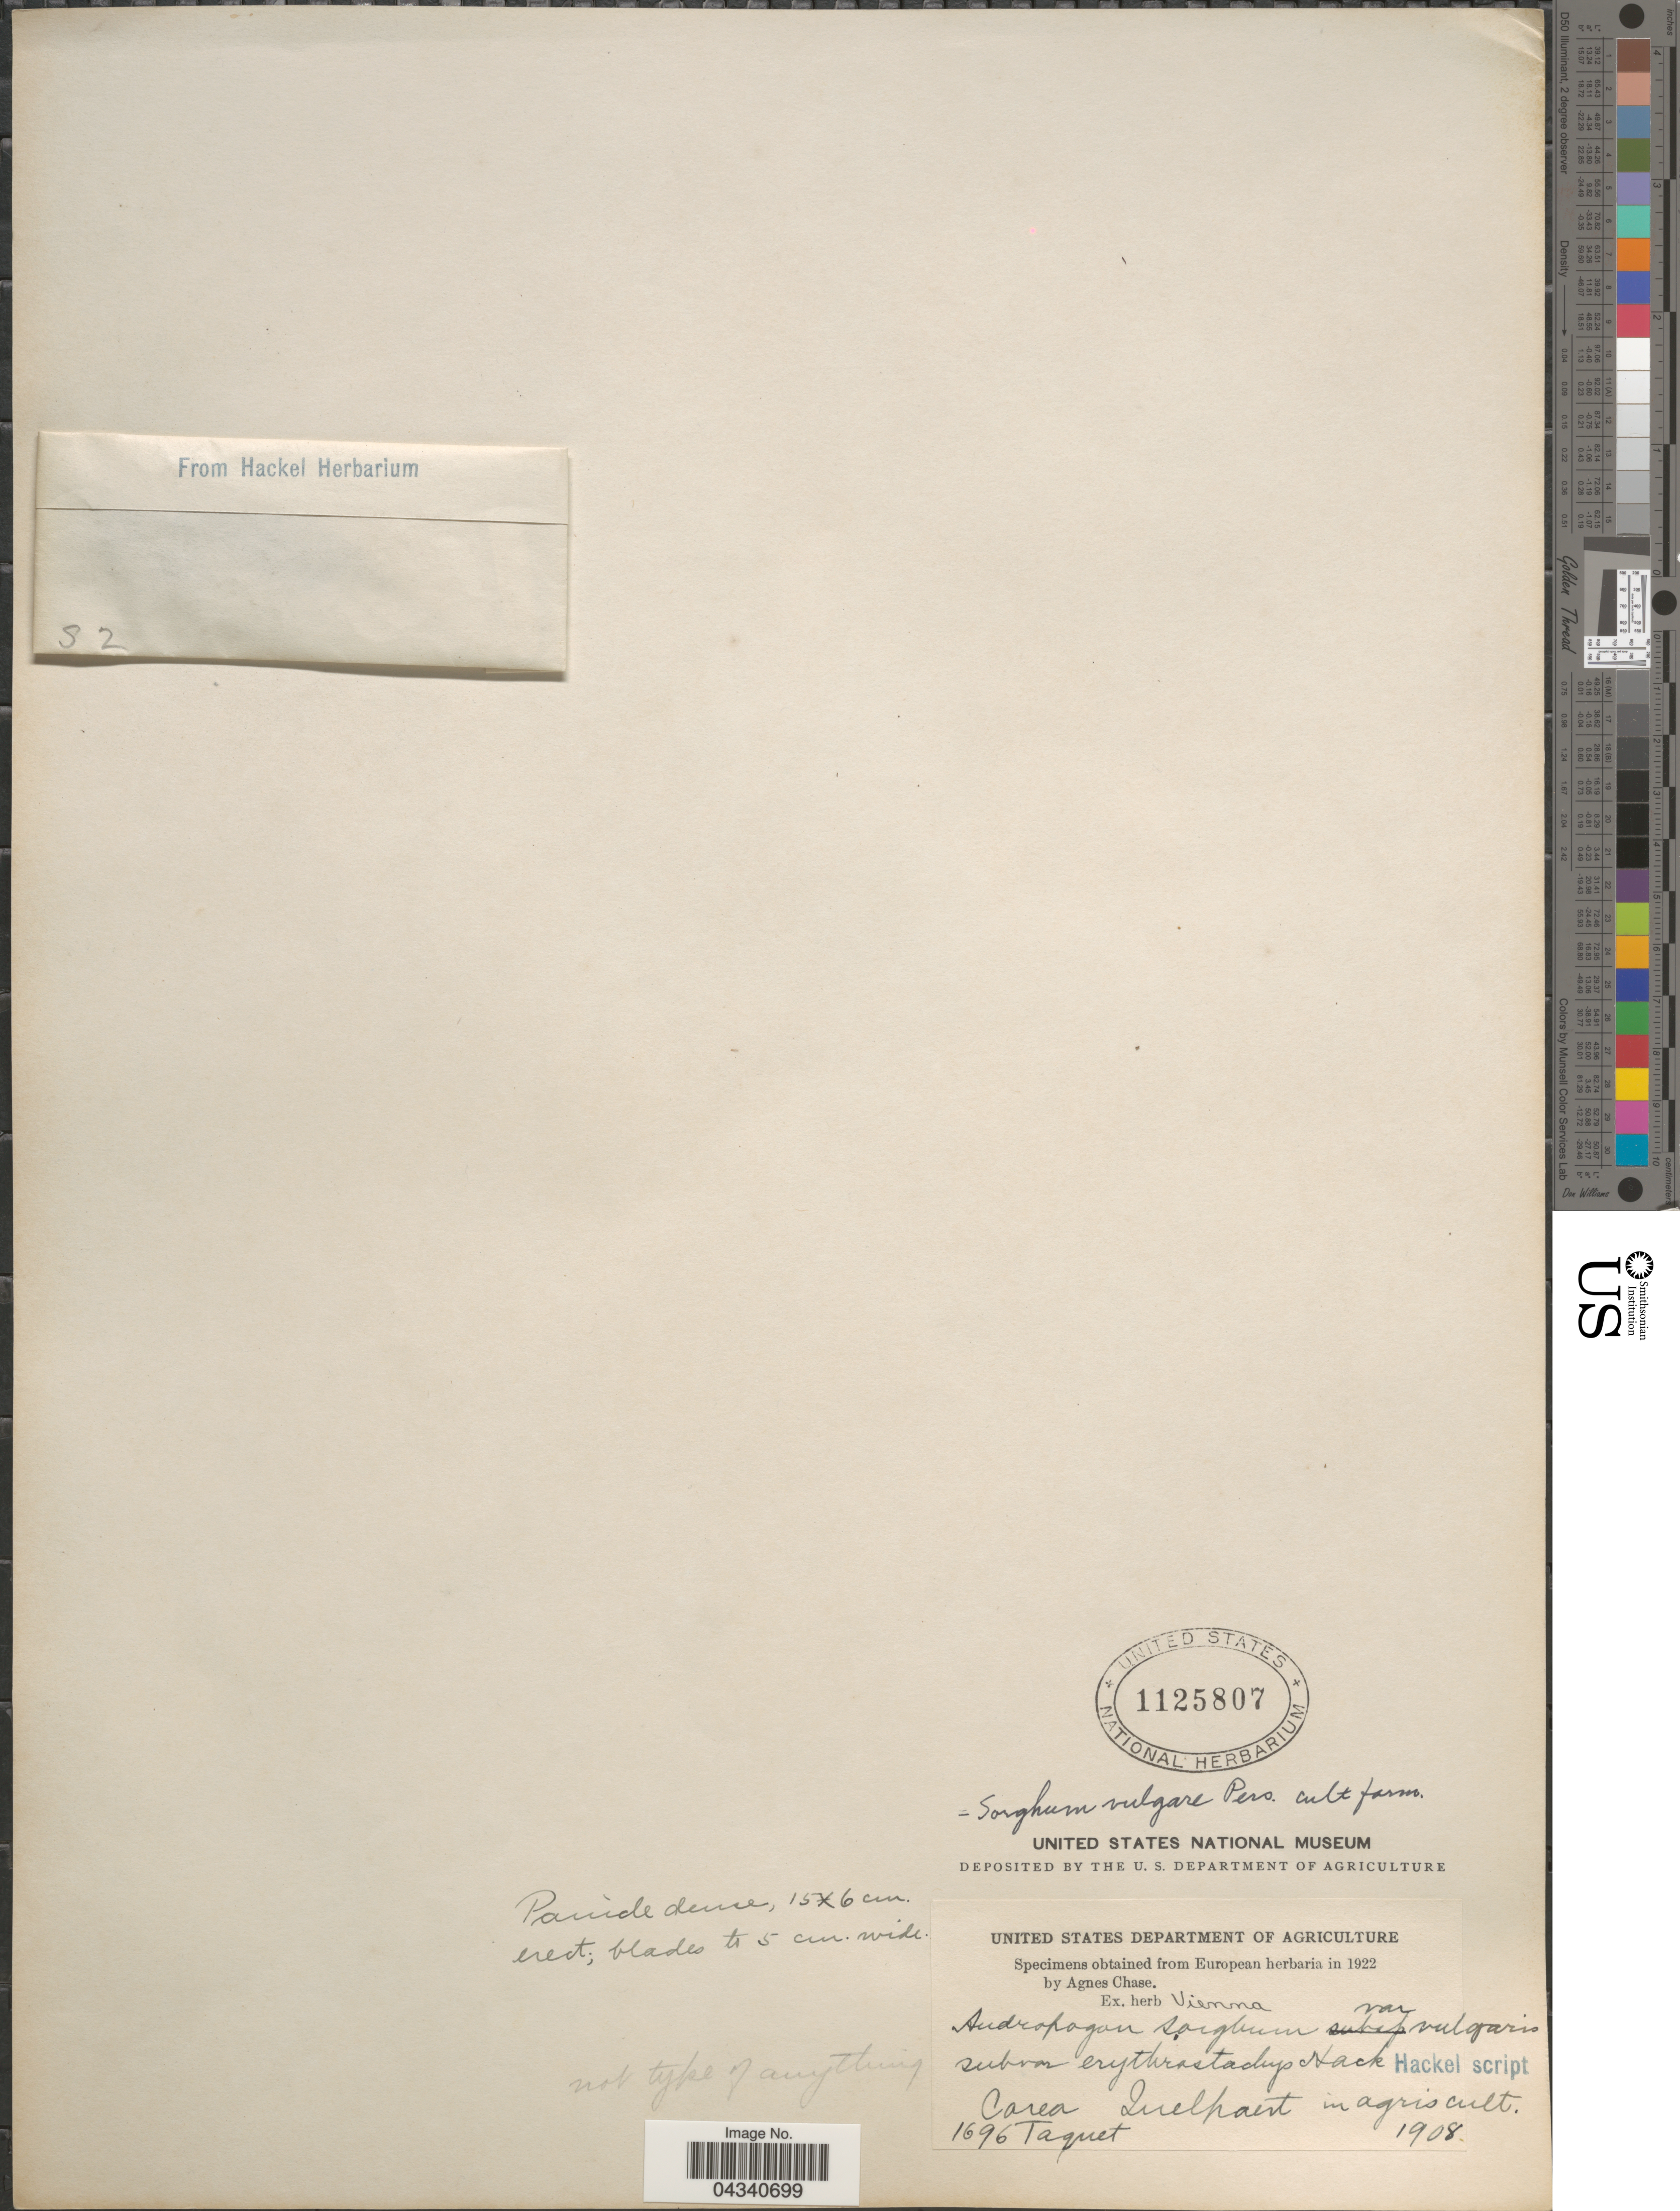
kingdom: Plantae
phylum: Tracheophyta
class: Liliopsida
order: Poales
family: Poaceae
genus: Sorghum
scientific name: Sorghum bicolor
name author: (L.) Moench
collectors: Taquet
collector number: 1696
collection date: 1908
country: South Korea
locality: Corea. Quelpaert in agris cult.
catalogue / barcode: US 1125807